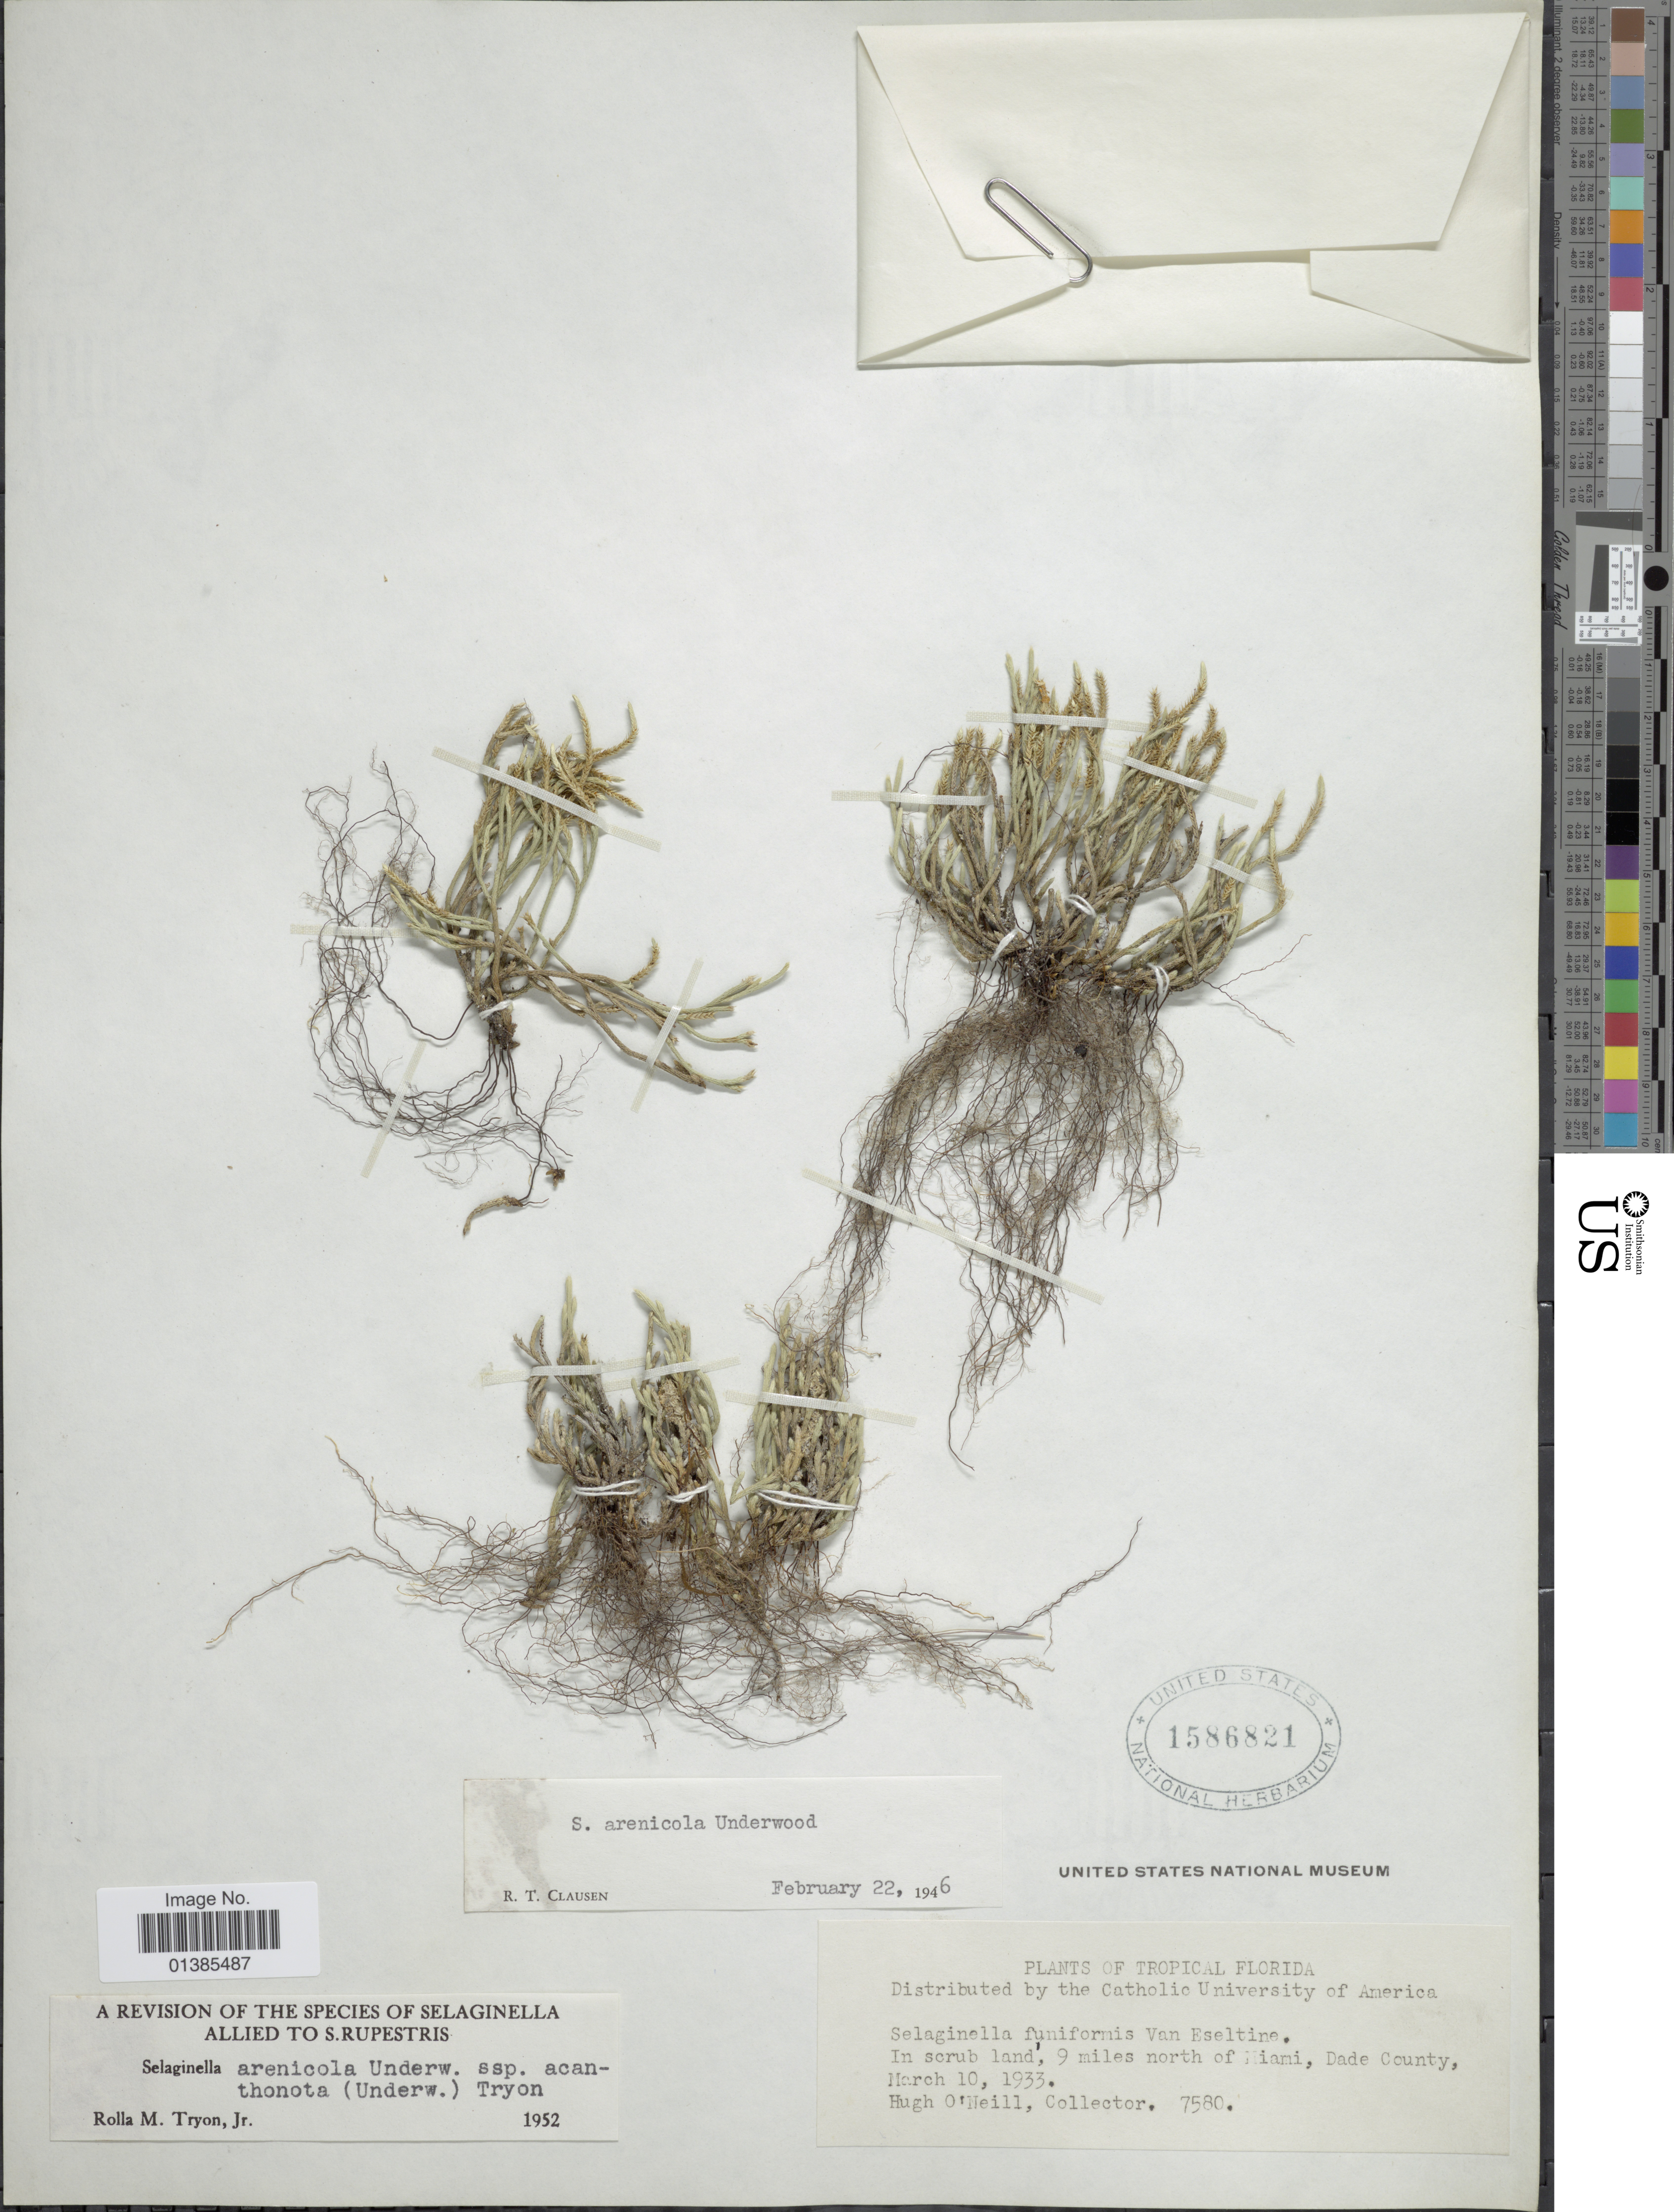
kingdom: Plantae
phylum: Tracheophyta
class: Lycopodiopsida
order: Selaginellales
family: Selaginellaceae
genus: Selaginella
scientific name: Selaginella arenicola subsp. acanthonota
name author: (Underw.) R.M. Tryon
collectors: H. O'neil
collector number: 7580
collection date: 1933-03-10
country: United States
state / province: Florida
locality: Tropical Florida. 9 miles north of Miami, Dade County.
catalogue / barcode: US 1586821